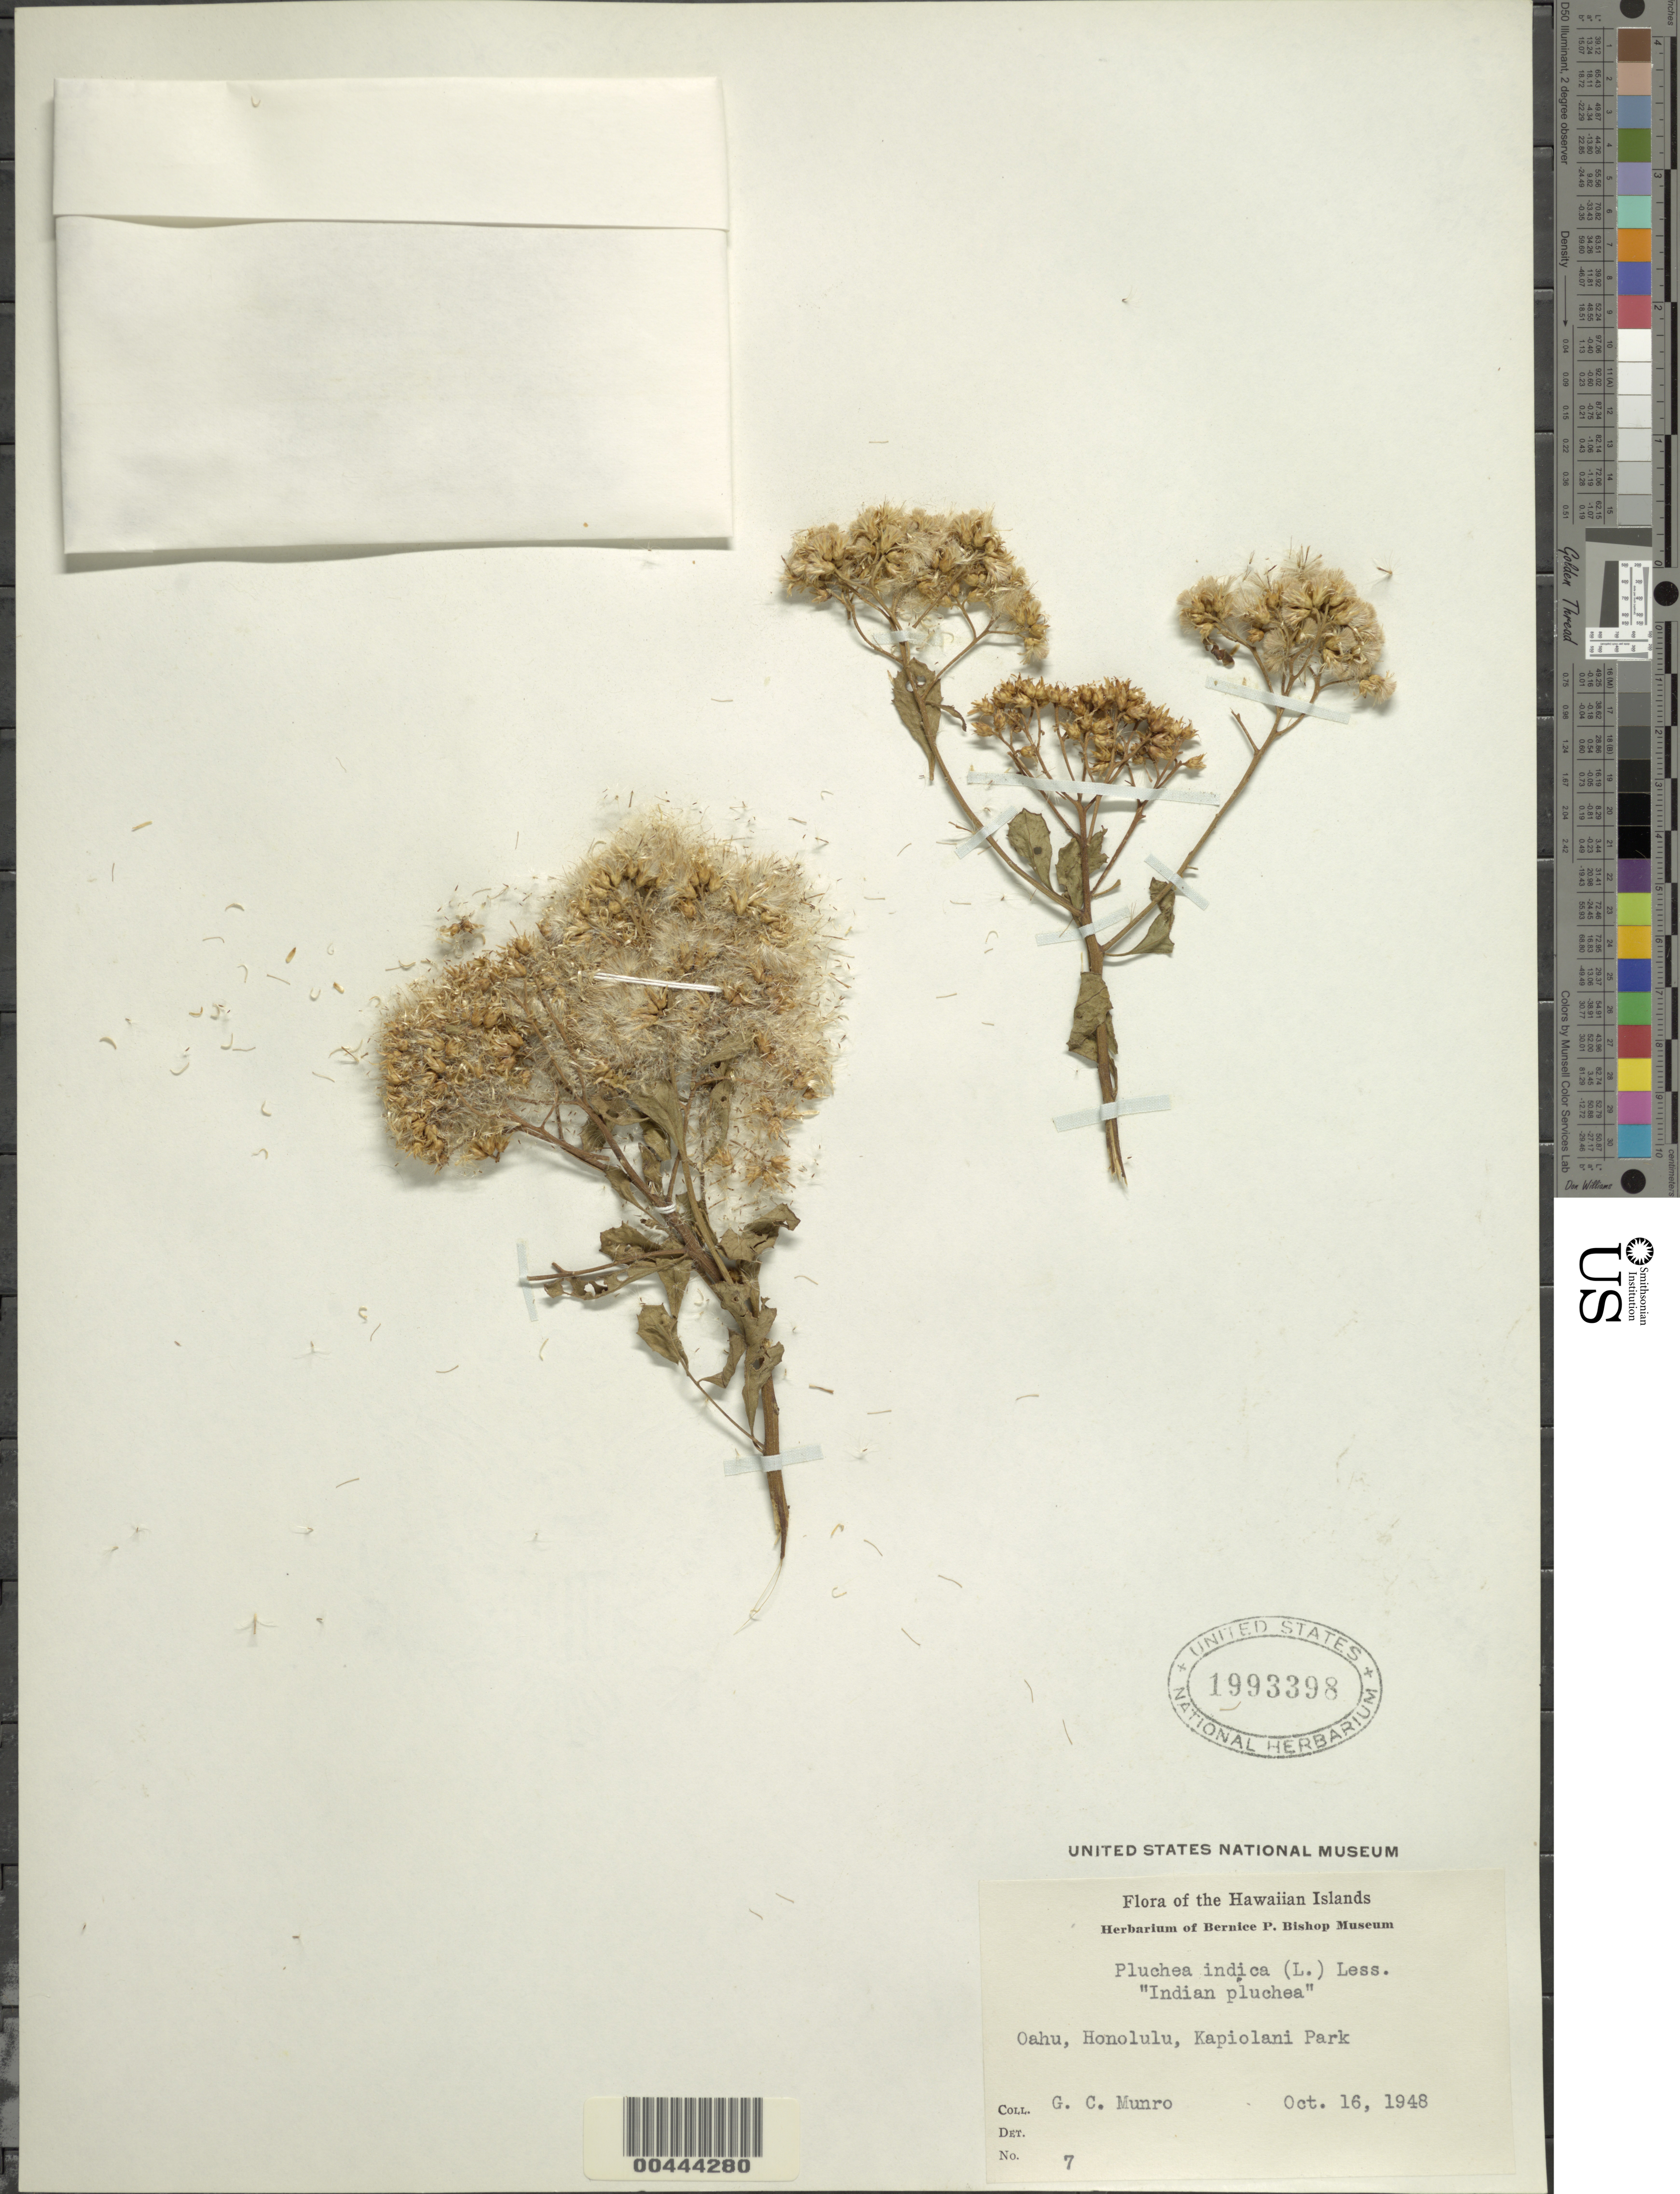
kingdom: Plantae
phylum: Tracheophyta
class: Magnoliopsida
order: Asterales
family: Asteraceae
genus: Pluchea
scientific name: Pluchea indica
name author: (L.) Less.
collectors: G. C. Munro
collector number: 7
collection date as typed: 16 Oct 1948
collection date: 1948-10-16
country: United States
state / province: Hawaii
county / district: Honolulu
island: Oahu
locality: Honolulu, Kapiolani Park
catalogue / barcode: US 1993398